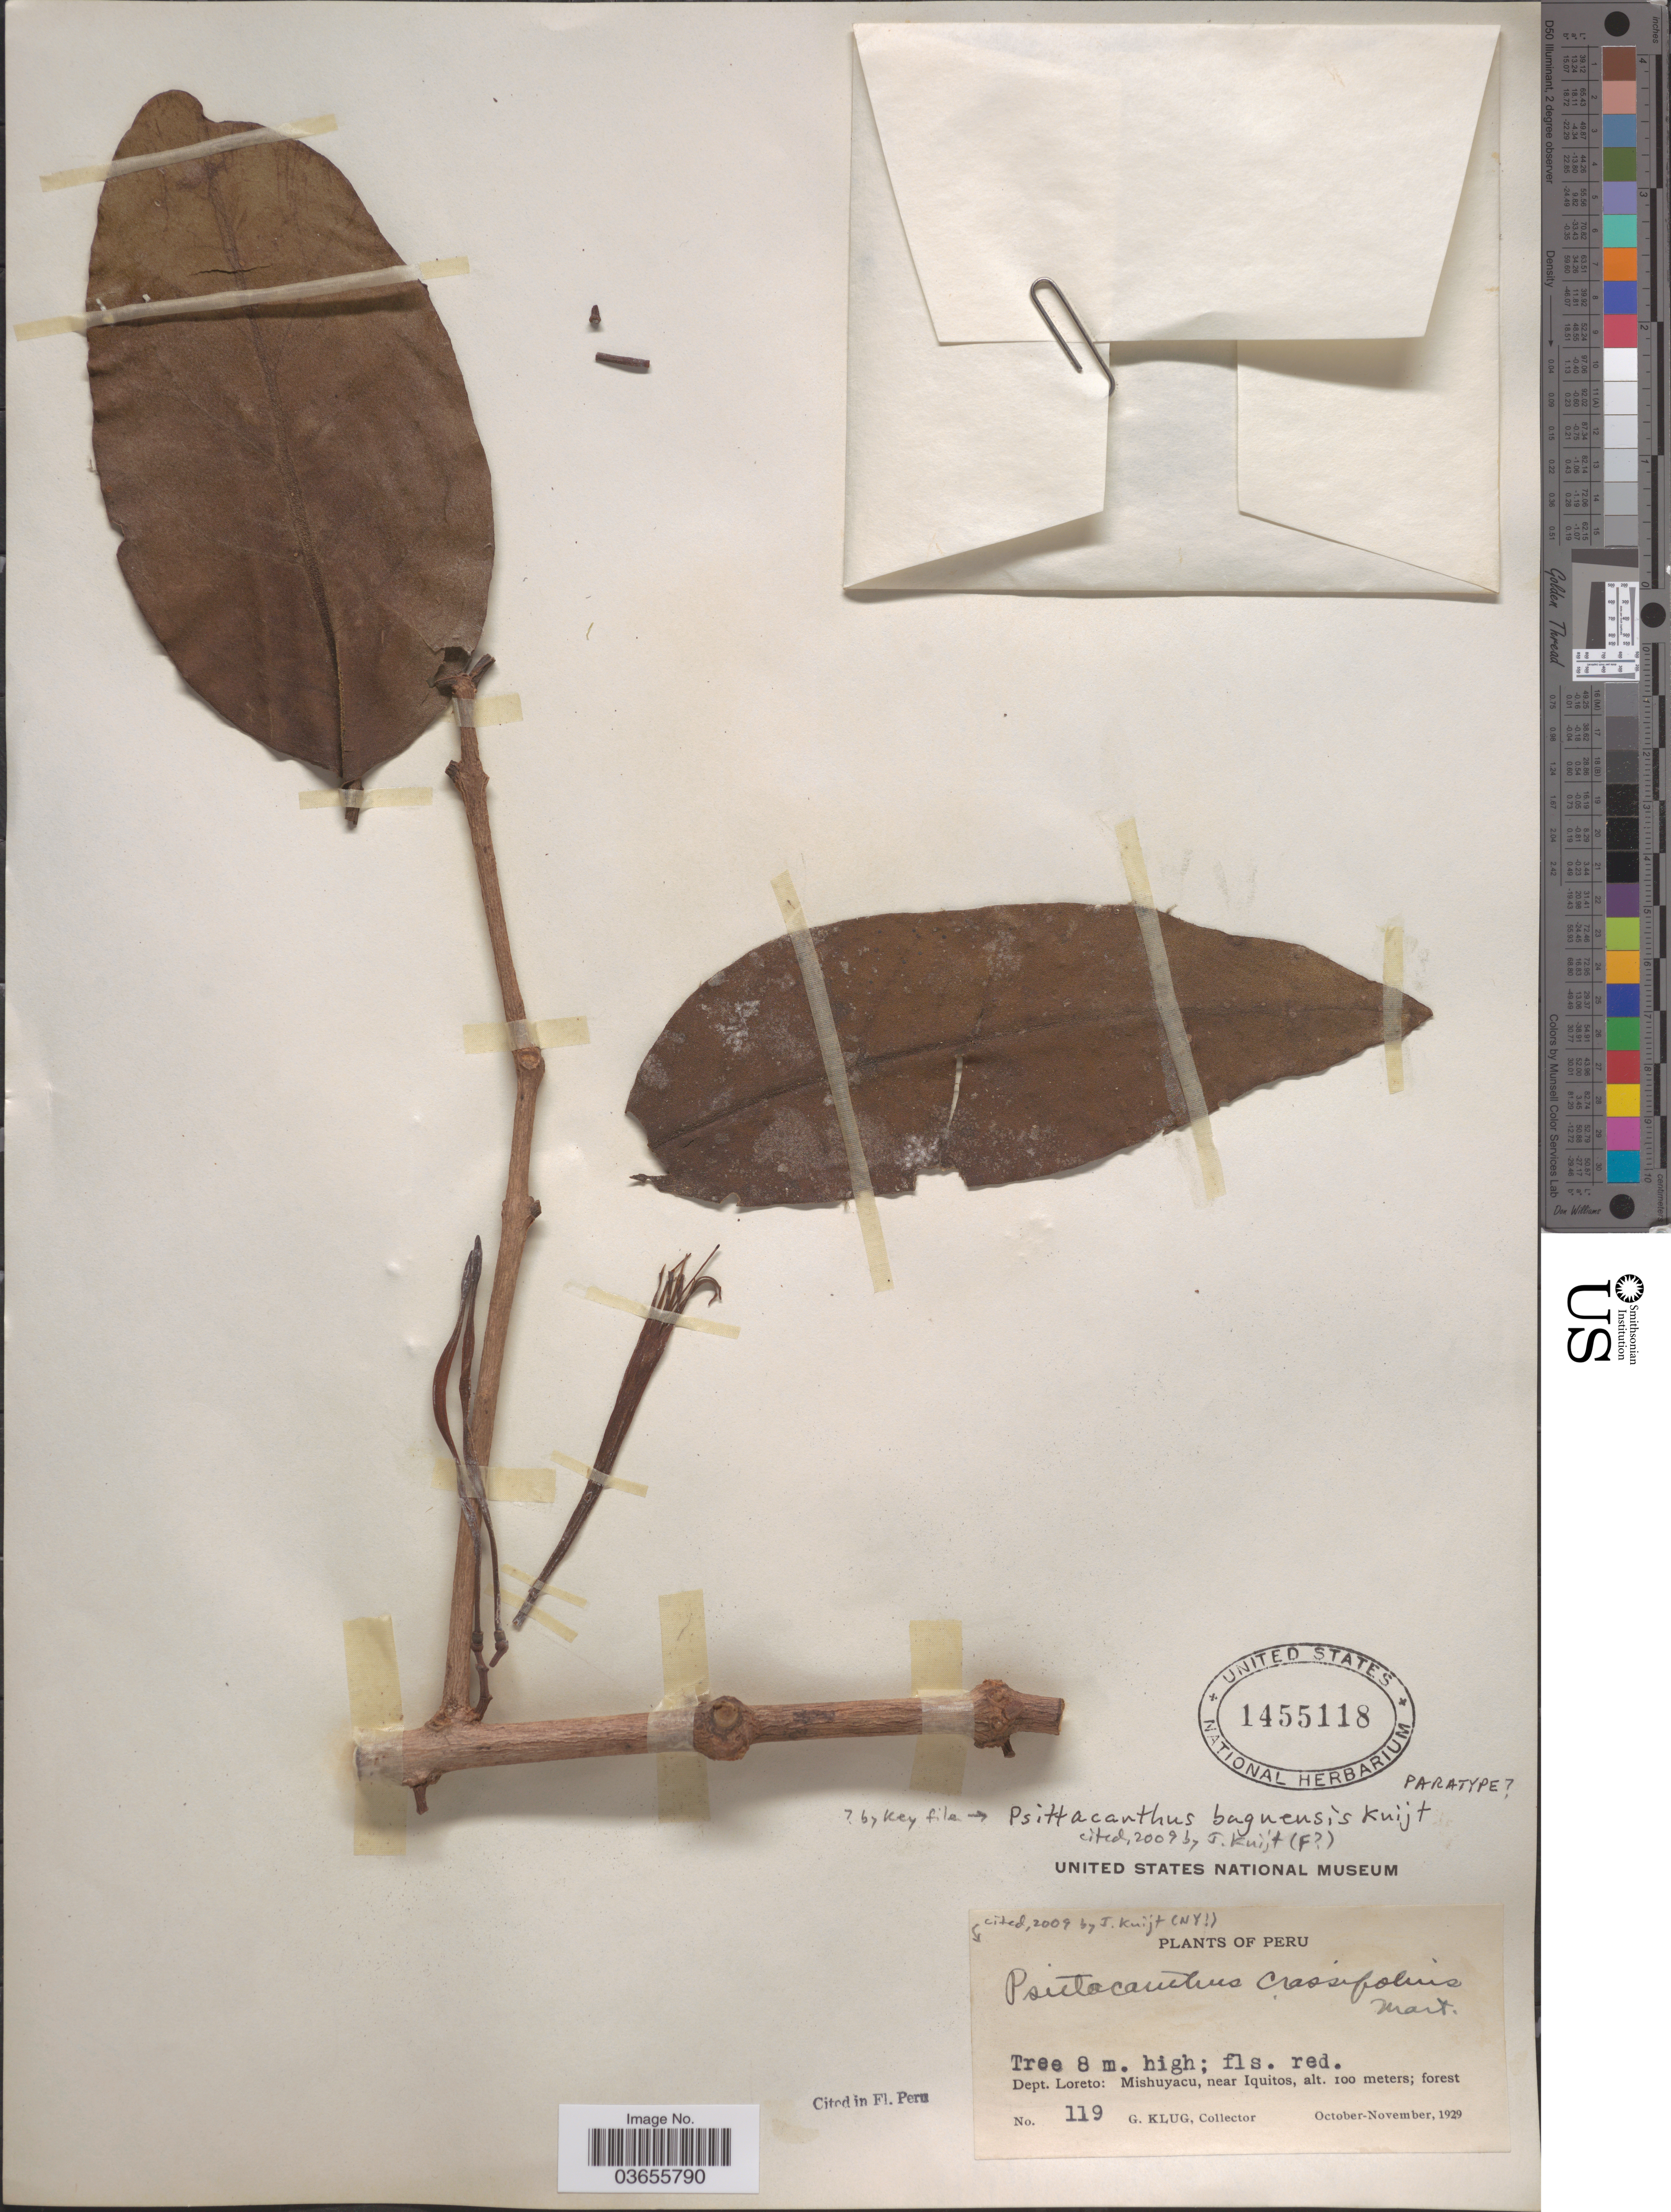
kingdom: Plantae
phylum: Tracheophyta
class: Magnoliopsida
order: Santalales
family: Loranthaceae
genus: Psittacanthus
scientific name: Psittacanthus baguensis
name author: Kuijt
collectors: G. Klug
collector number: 119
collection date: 1929-10/1929-11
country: Peru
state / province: Loreto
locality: Dept. Loreto: Mishuyacu, near Iquitos.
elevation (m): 100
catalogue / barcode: US 1455118